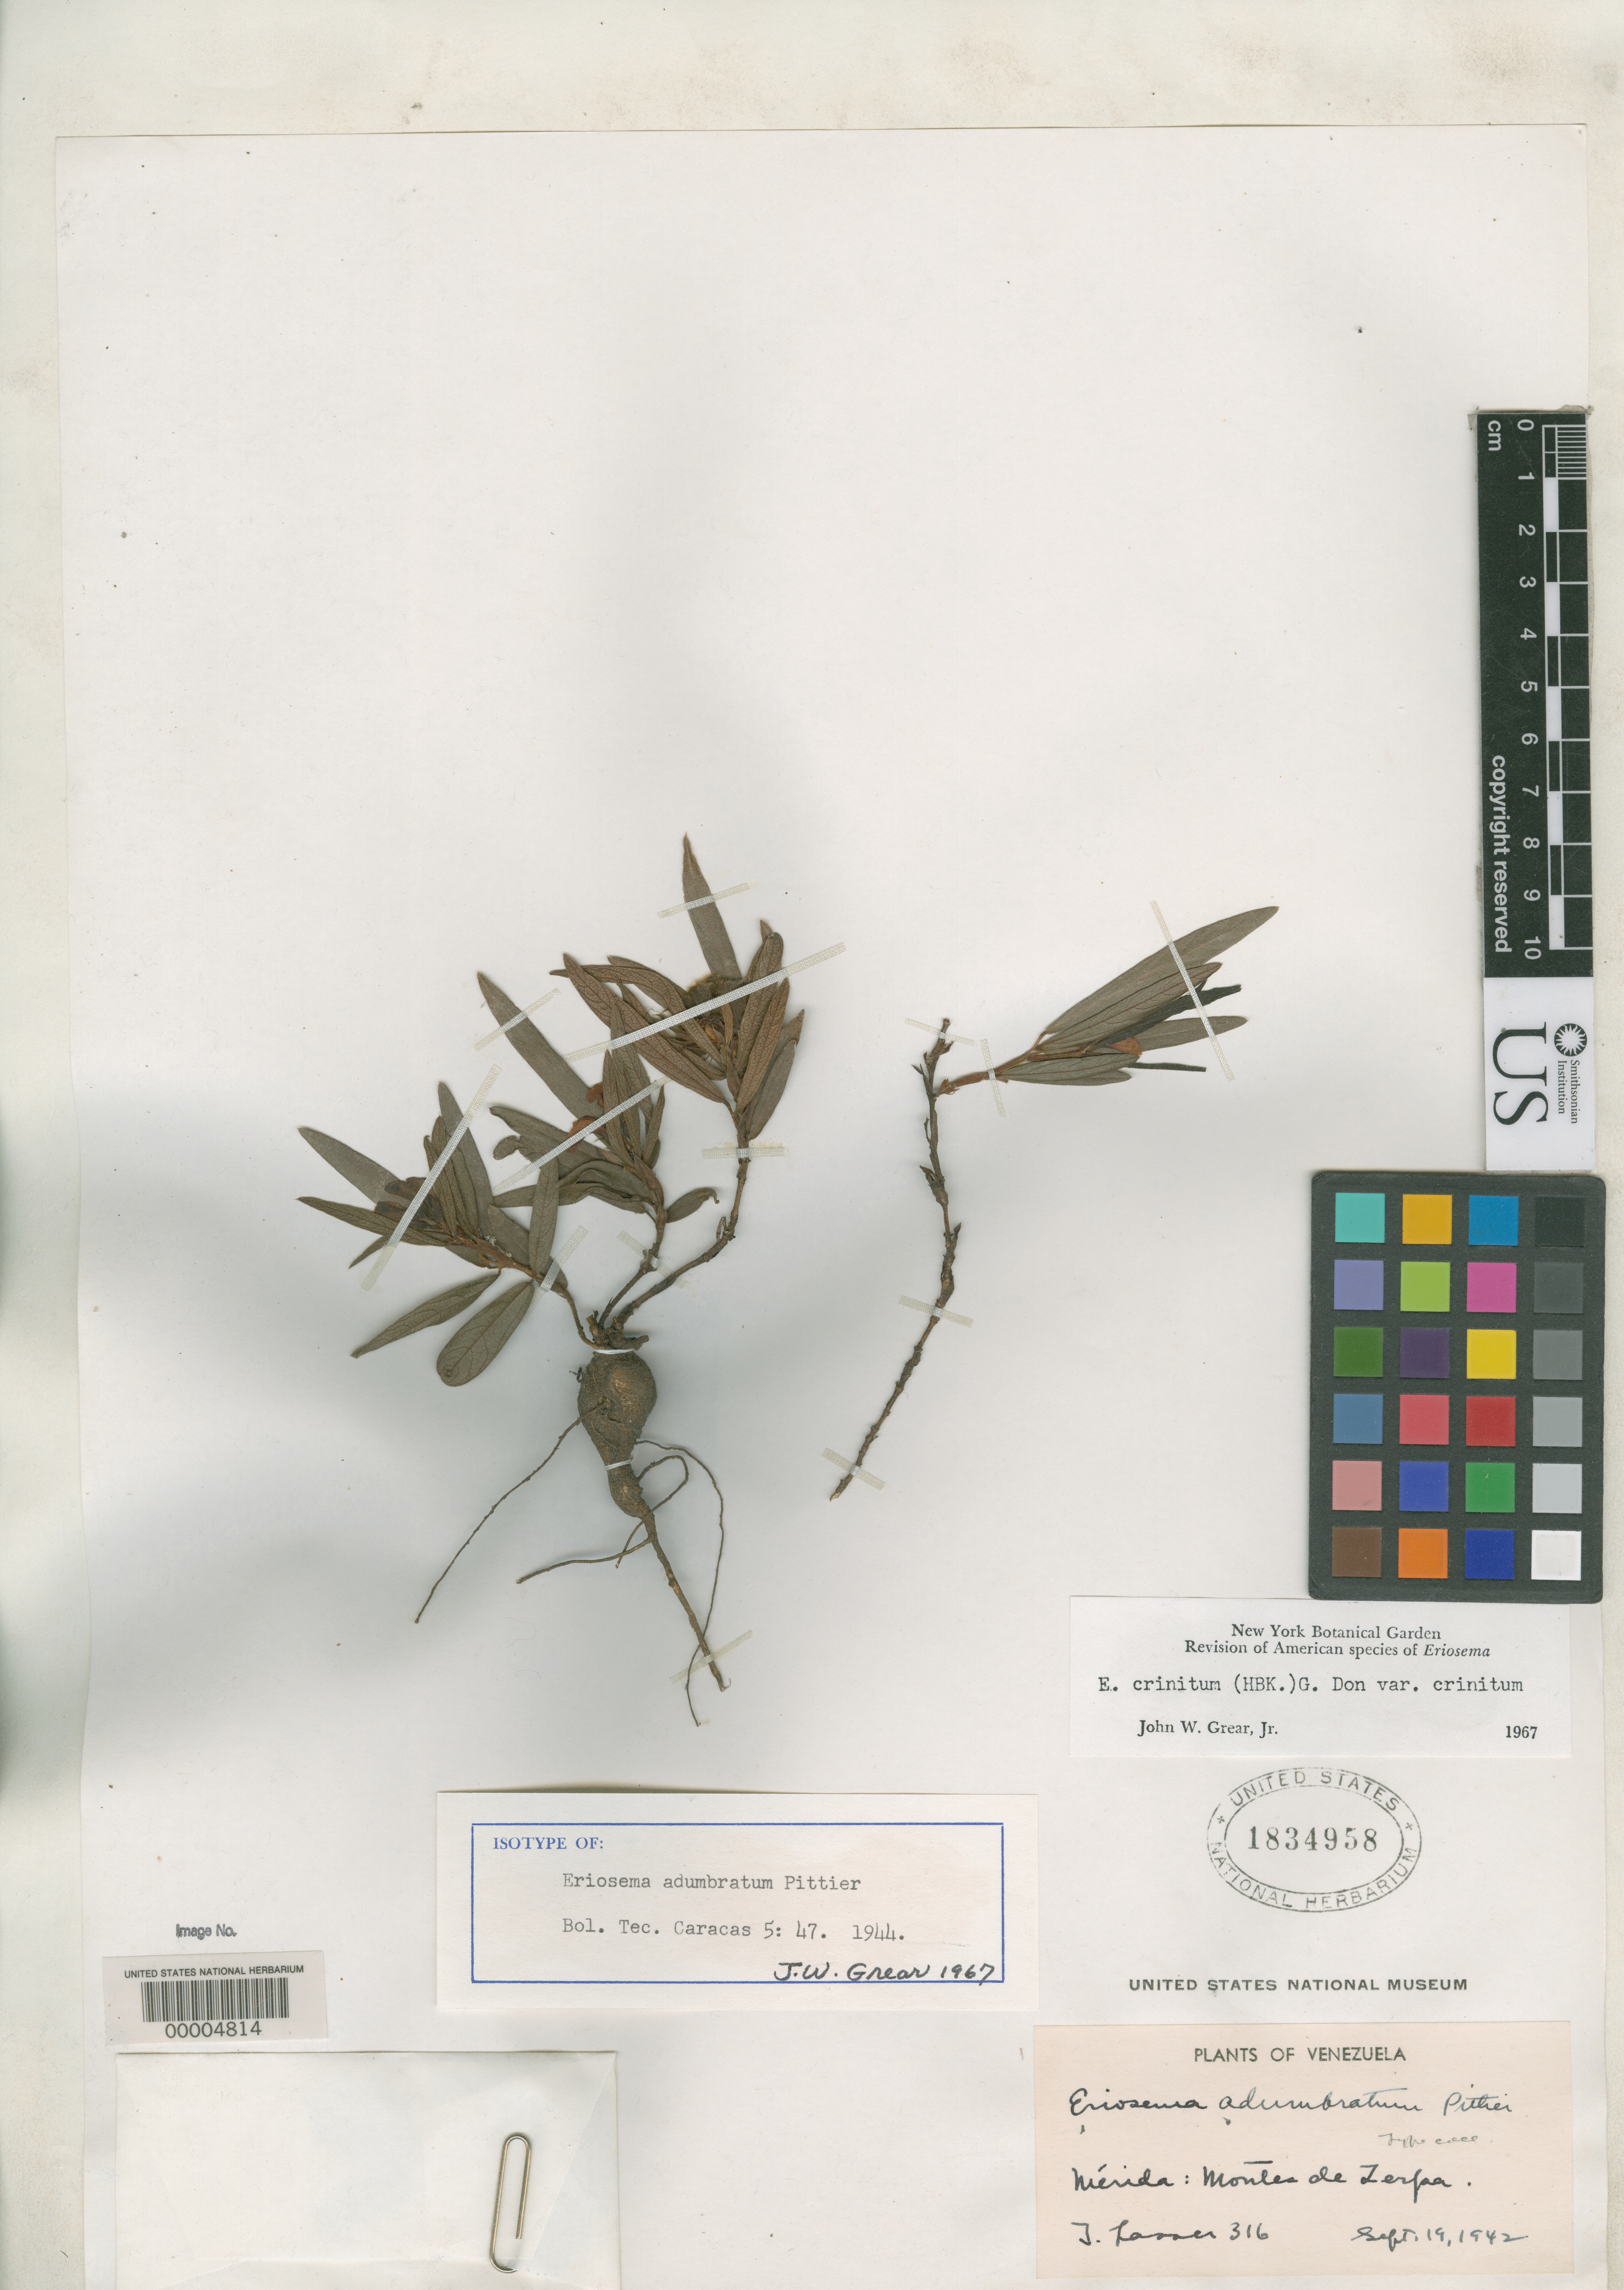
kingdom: Plantae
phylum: Tracheophyta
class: Magnoliopsida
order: Fabales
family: Fabaceae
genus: Eriosema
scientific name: Eriosema adumbratum Pittier, nom. inval.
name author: Pittier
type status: Isotype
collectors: T. Lasser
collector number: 316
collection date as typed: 19 Sep 1942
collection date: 1942-09-19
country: Venezuela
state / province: Mérida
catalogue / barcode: US 1834958